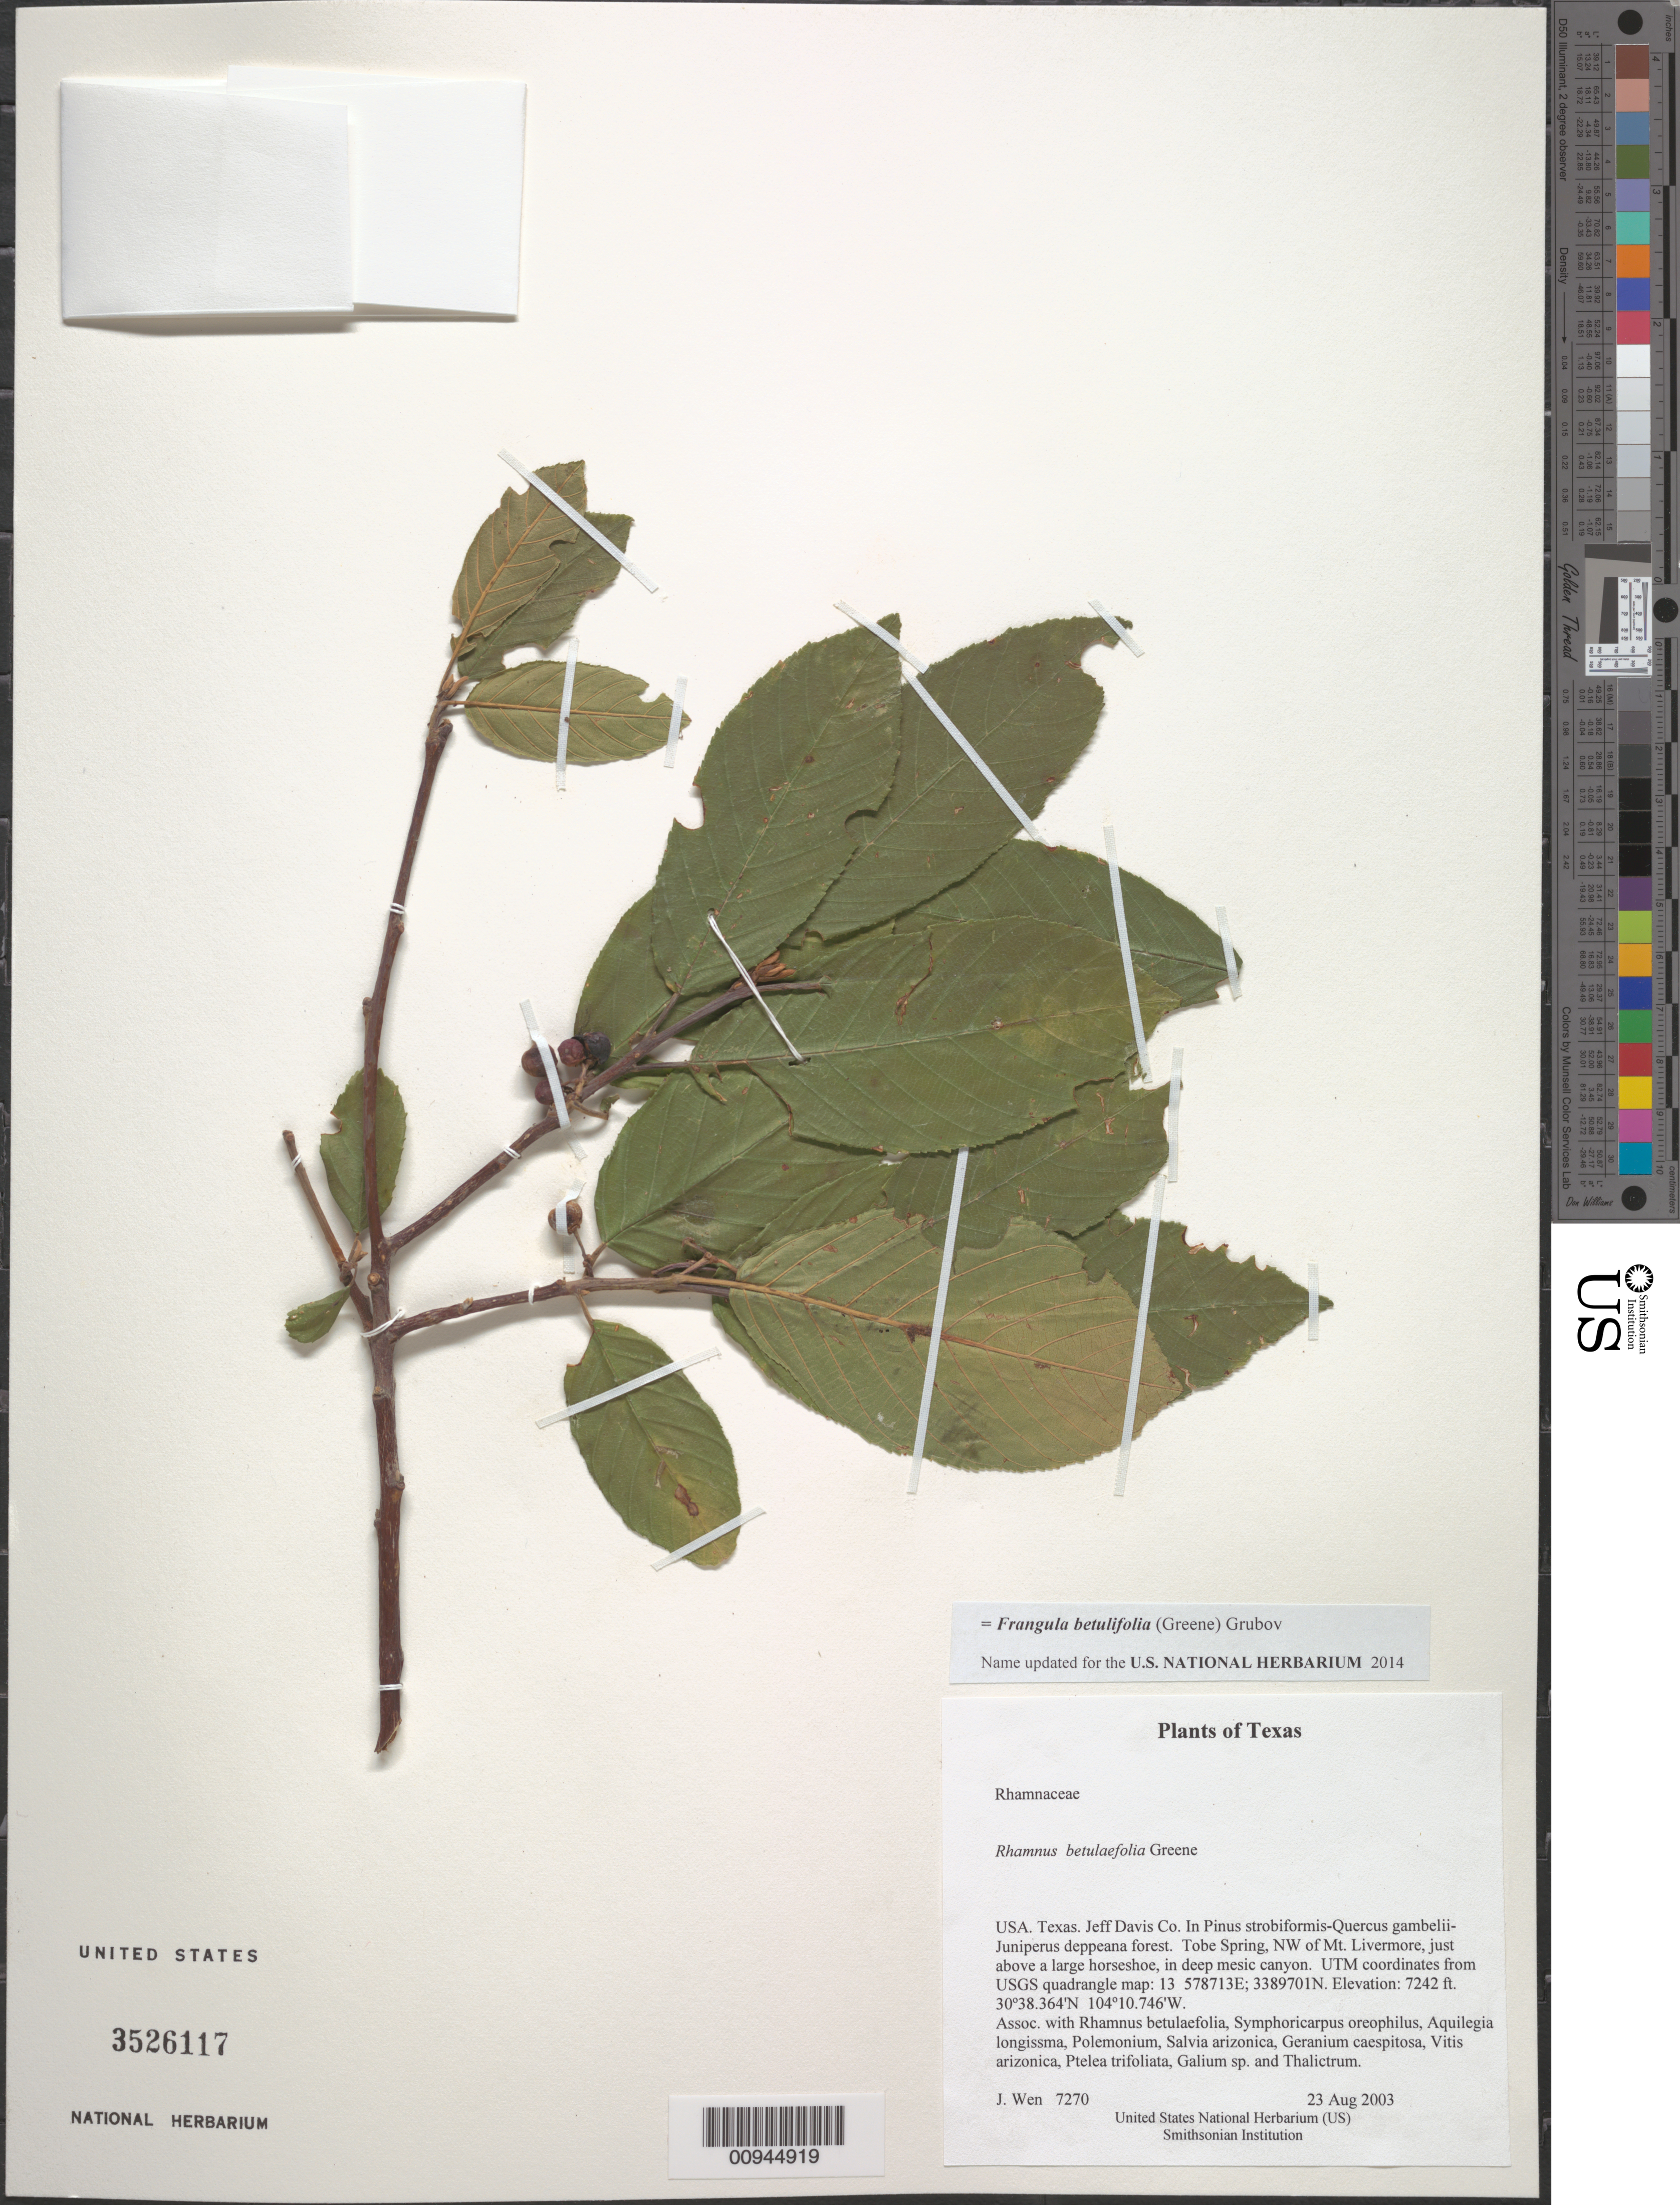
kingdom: Plantae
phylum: Tracheophyta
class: Magnoliopsida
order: Rosales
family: Rhamnaceae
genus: Frangula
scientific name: Frangula betulifolia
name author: (Greene) Grubov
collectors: J. Wen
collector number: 7270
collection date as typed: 23 Aug 2003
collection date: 2003-08-23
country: United States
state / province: Texas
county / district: Jeff Davis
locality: In Pinus strobiformis-Quercus gambelii-Juniperus deppeana forest. Tobe Spring, NW of Mt. Livermore, just above a large horseshoe, in deep mesic canyon. UTM coordinates from USGS quadrangle map: 13 578713E; 3389701N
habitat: Assoc. with Rhamnus betulaefolia, Symphoricarpus oreophilus, Aquilegia longissma, Polemonium, Salvia arizonica, Geranium caespitosa, Vitis arizonica, Ptelea trifoliata, Galium sp. and Thalictrum.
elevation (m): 2207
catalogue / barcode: US 3526117